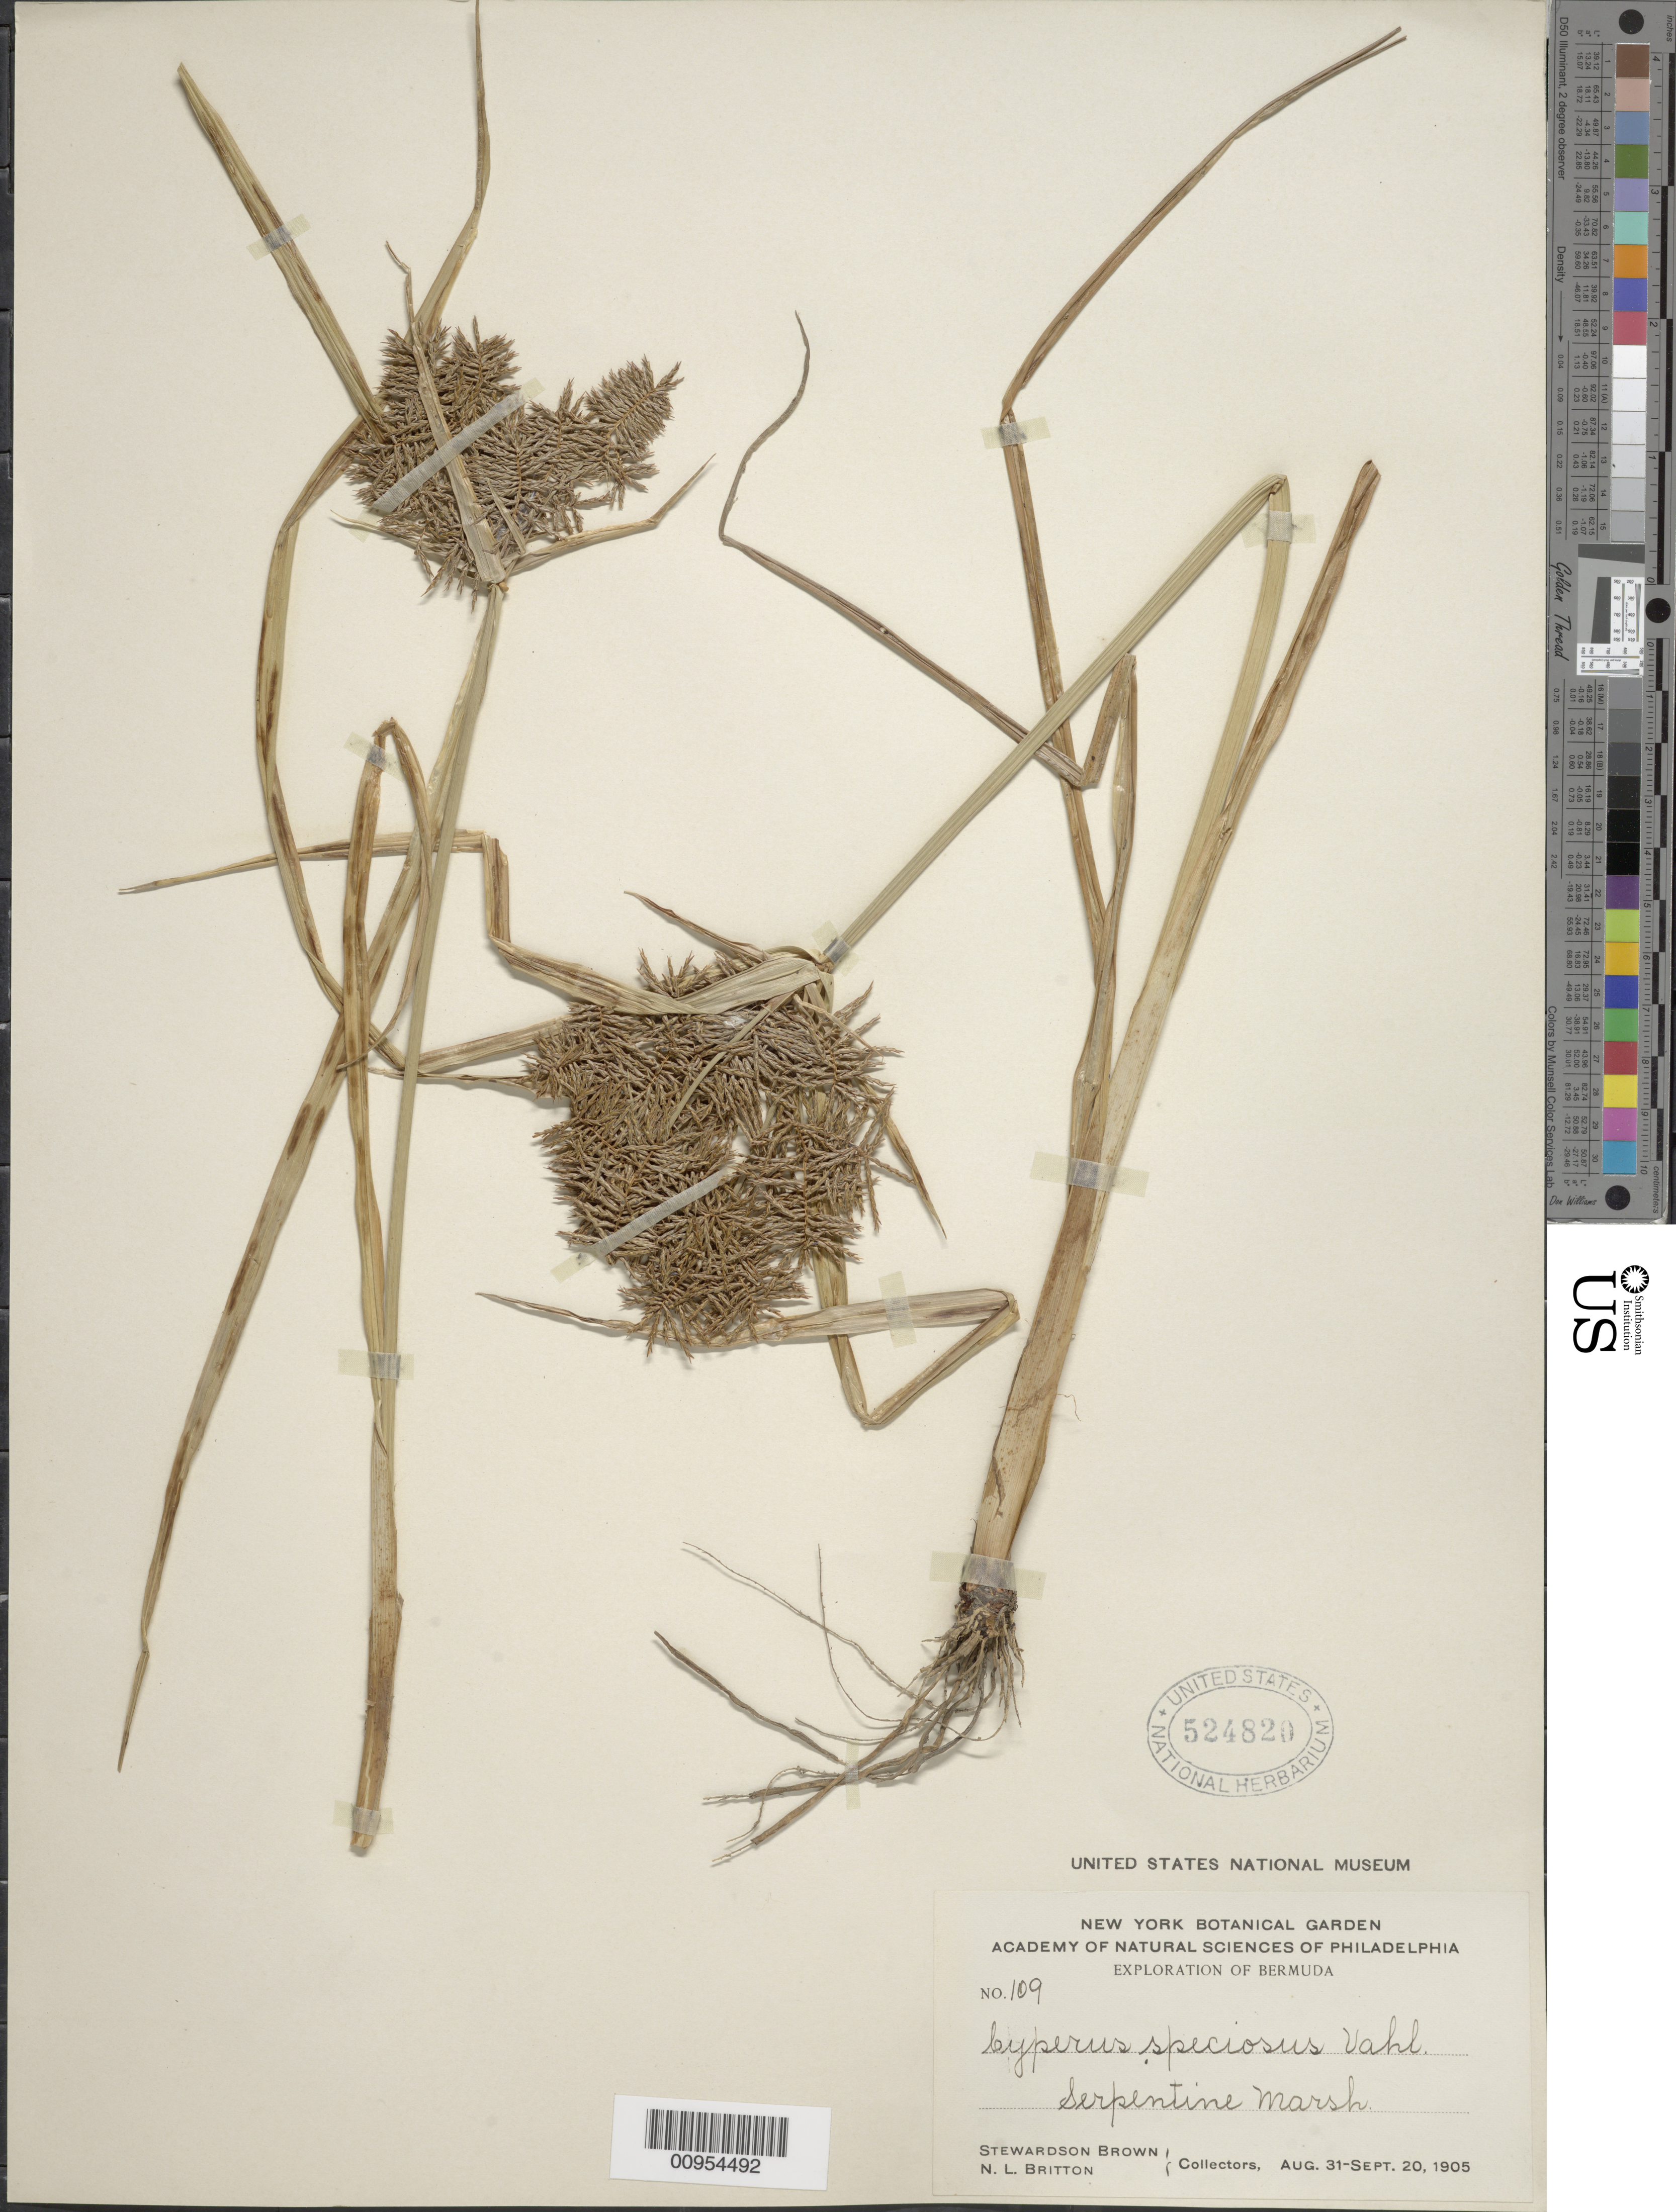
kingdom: Plantae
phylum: Tracheophyta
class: Liliopsida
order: Poales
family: Cyperaceae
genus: Cyperus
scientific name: Cyperus odoratus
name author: L.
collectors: S. Brown & N. Britton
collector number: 109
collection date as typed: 31 Aug 1905 to 20 Sep 1905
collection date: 1905-08-31/1905-09-20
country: Bermuda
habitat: Serpentine marsh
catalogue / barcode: US 524820